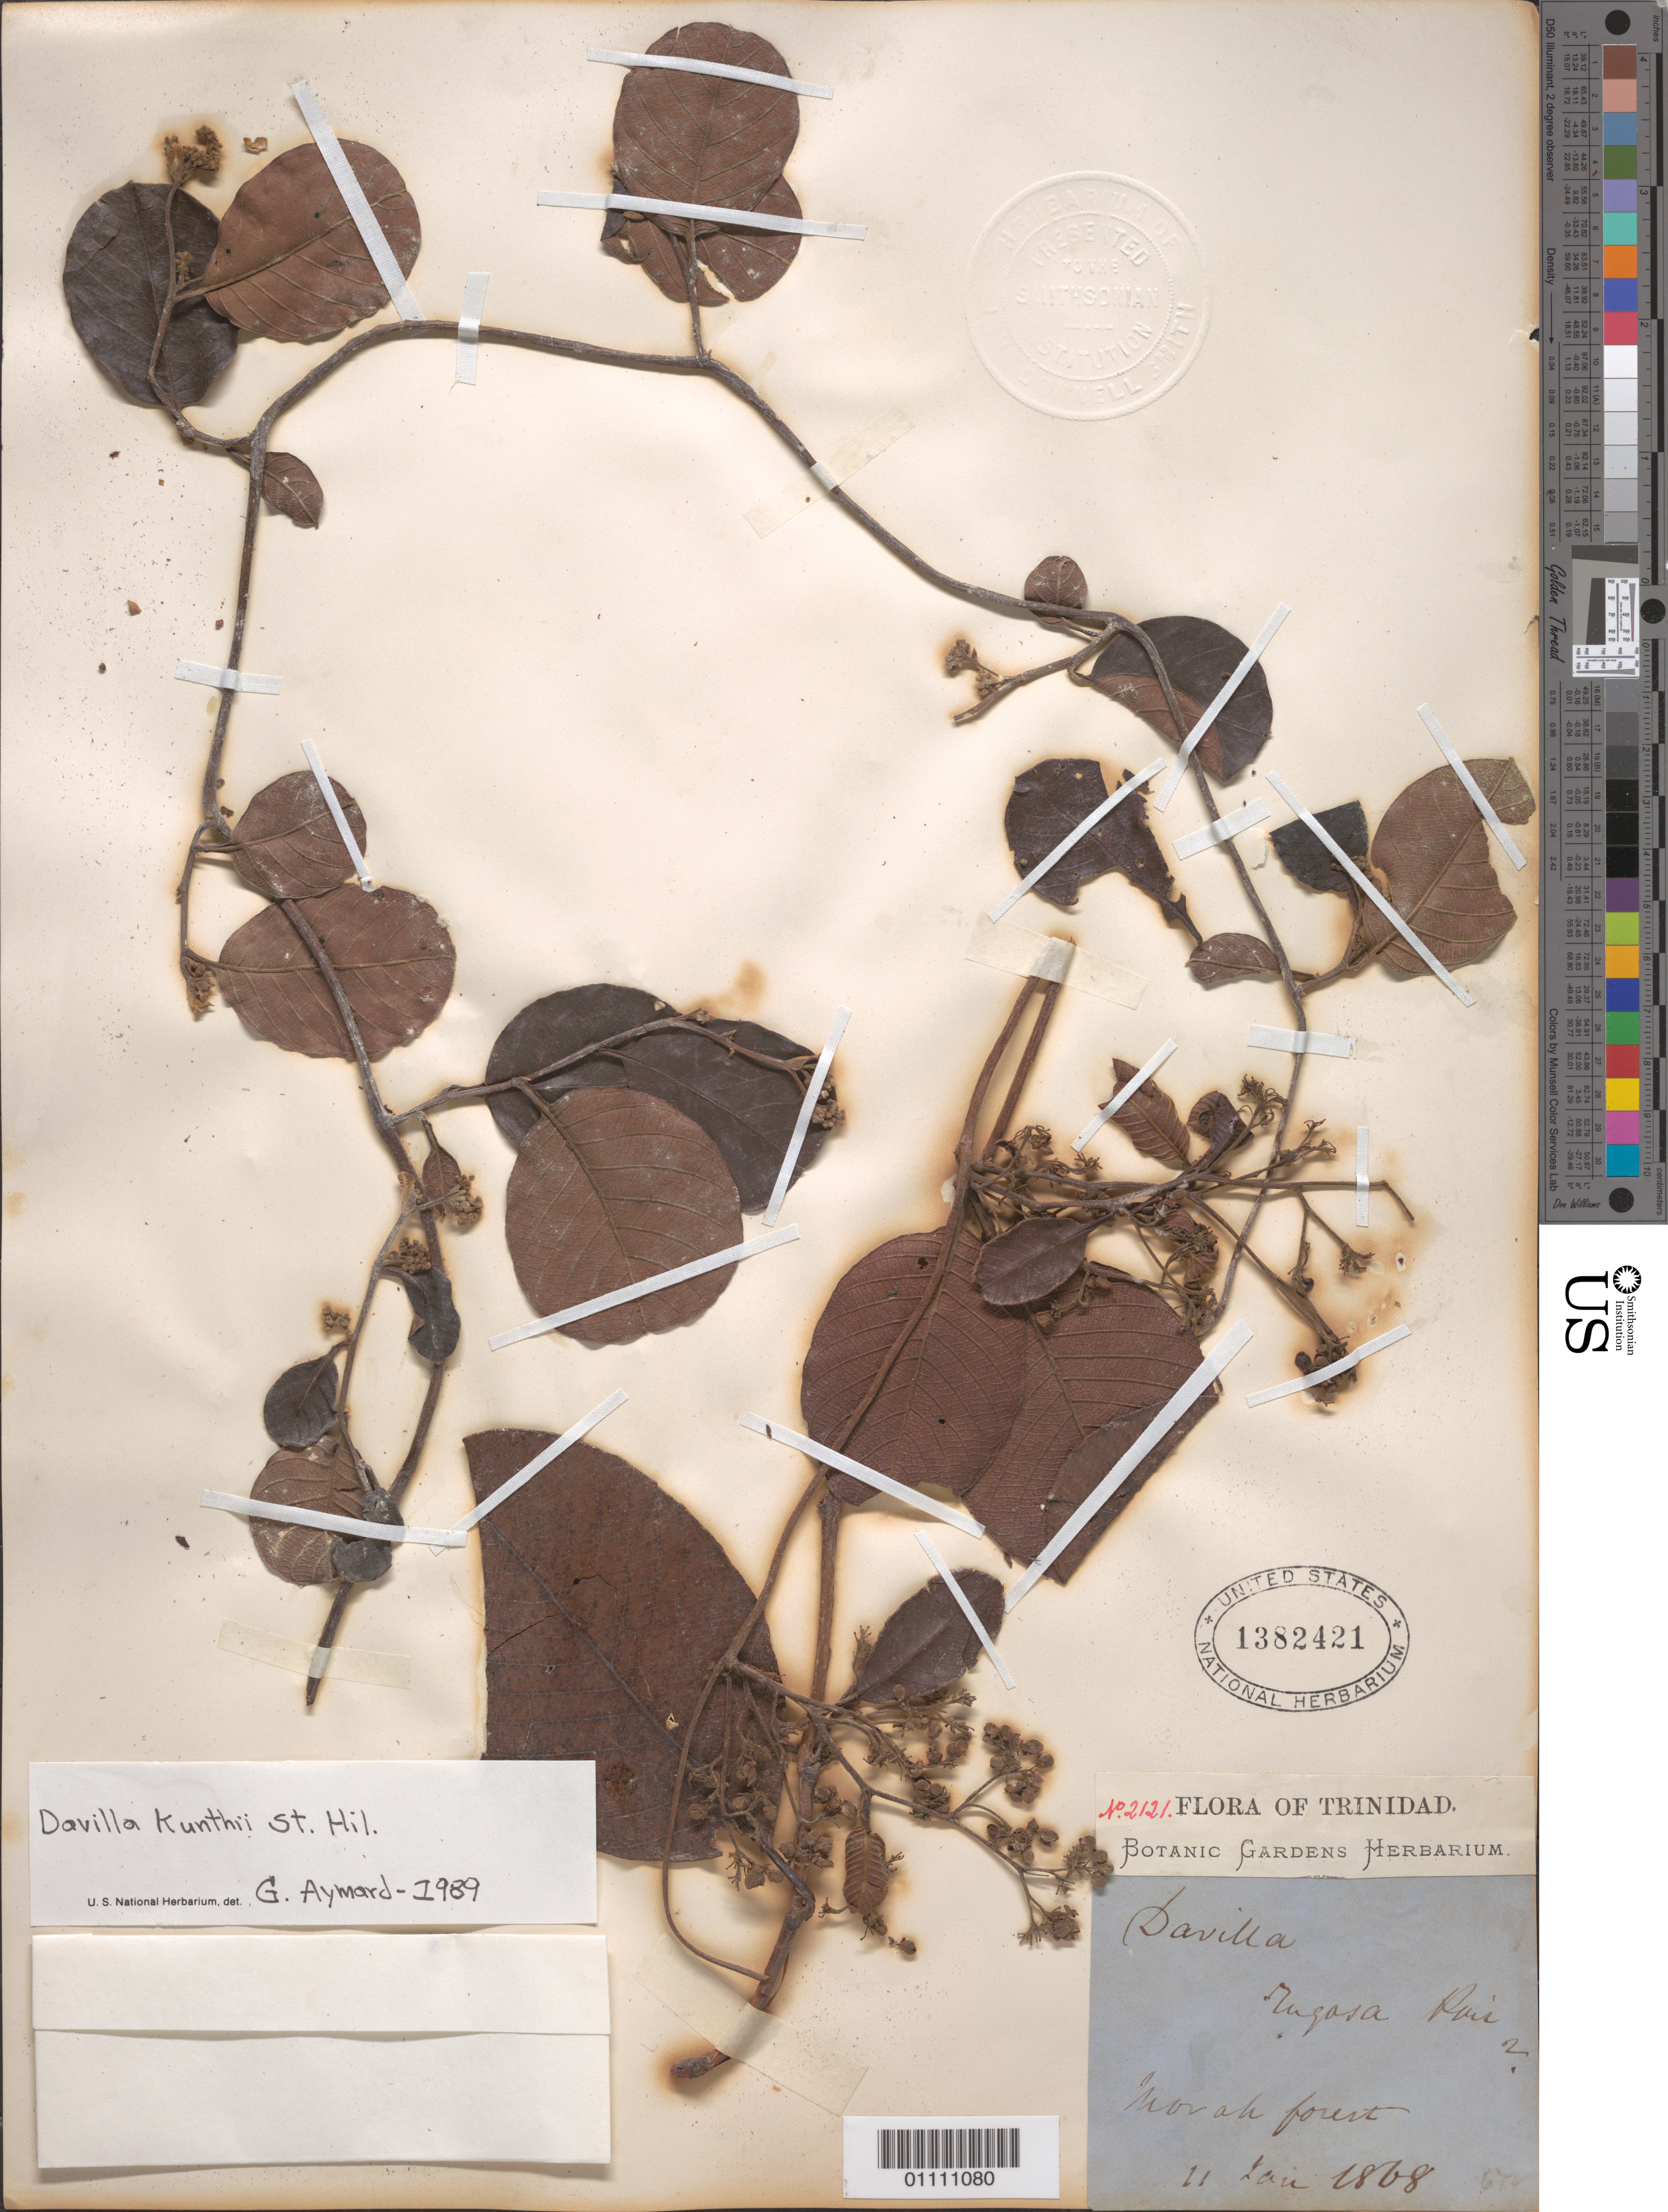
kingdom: Plantae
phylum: Tracheophyta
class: Magnoliopsida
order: Dilleniales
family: Dilleniaceae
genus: Davilla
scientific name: Davilla kunthii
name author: A. St.-Hil.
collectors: Botanic Gardens Herbarium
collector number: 2121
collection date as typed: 11 Jan 1868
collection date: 1868-01-11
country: Trinidad and Tobago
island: Trinidad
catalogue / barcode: US 1382421